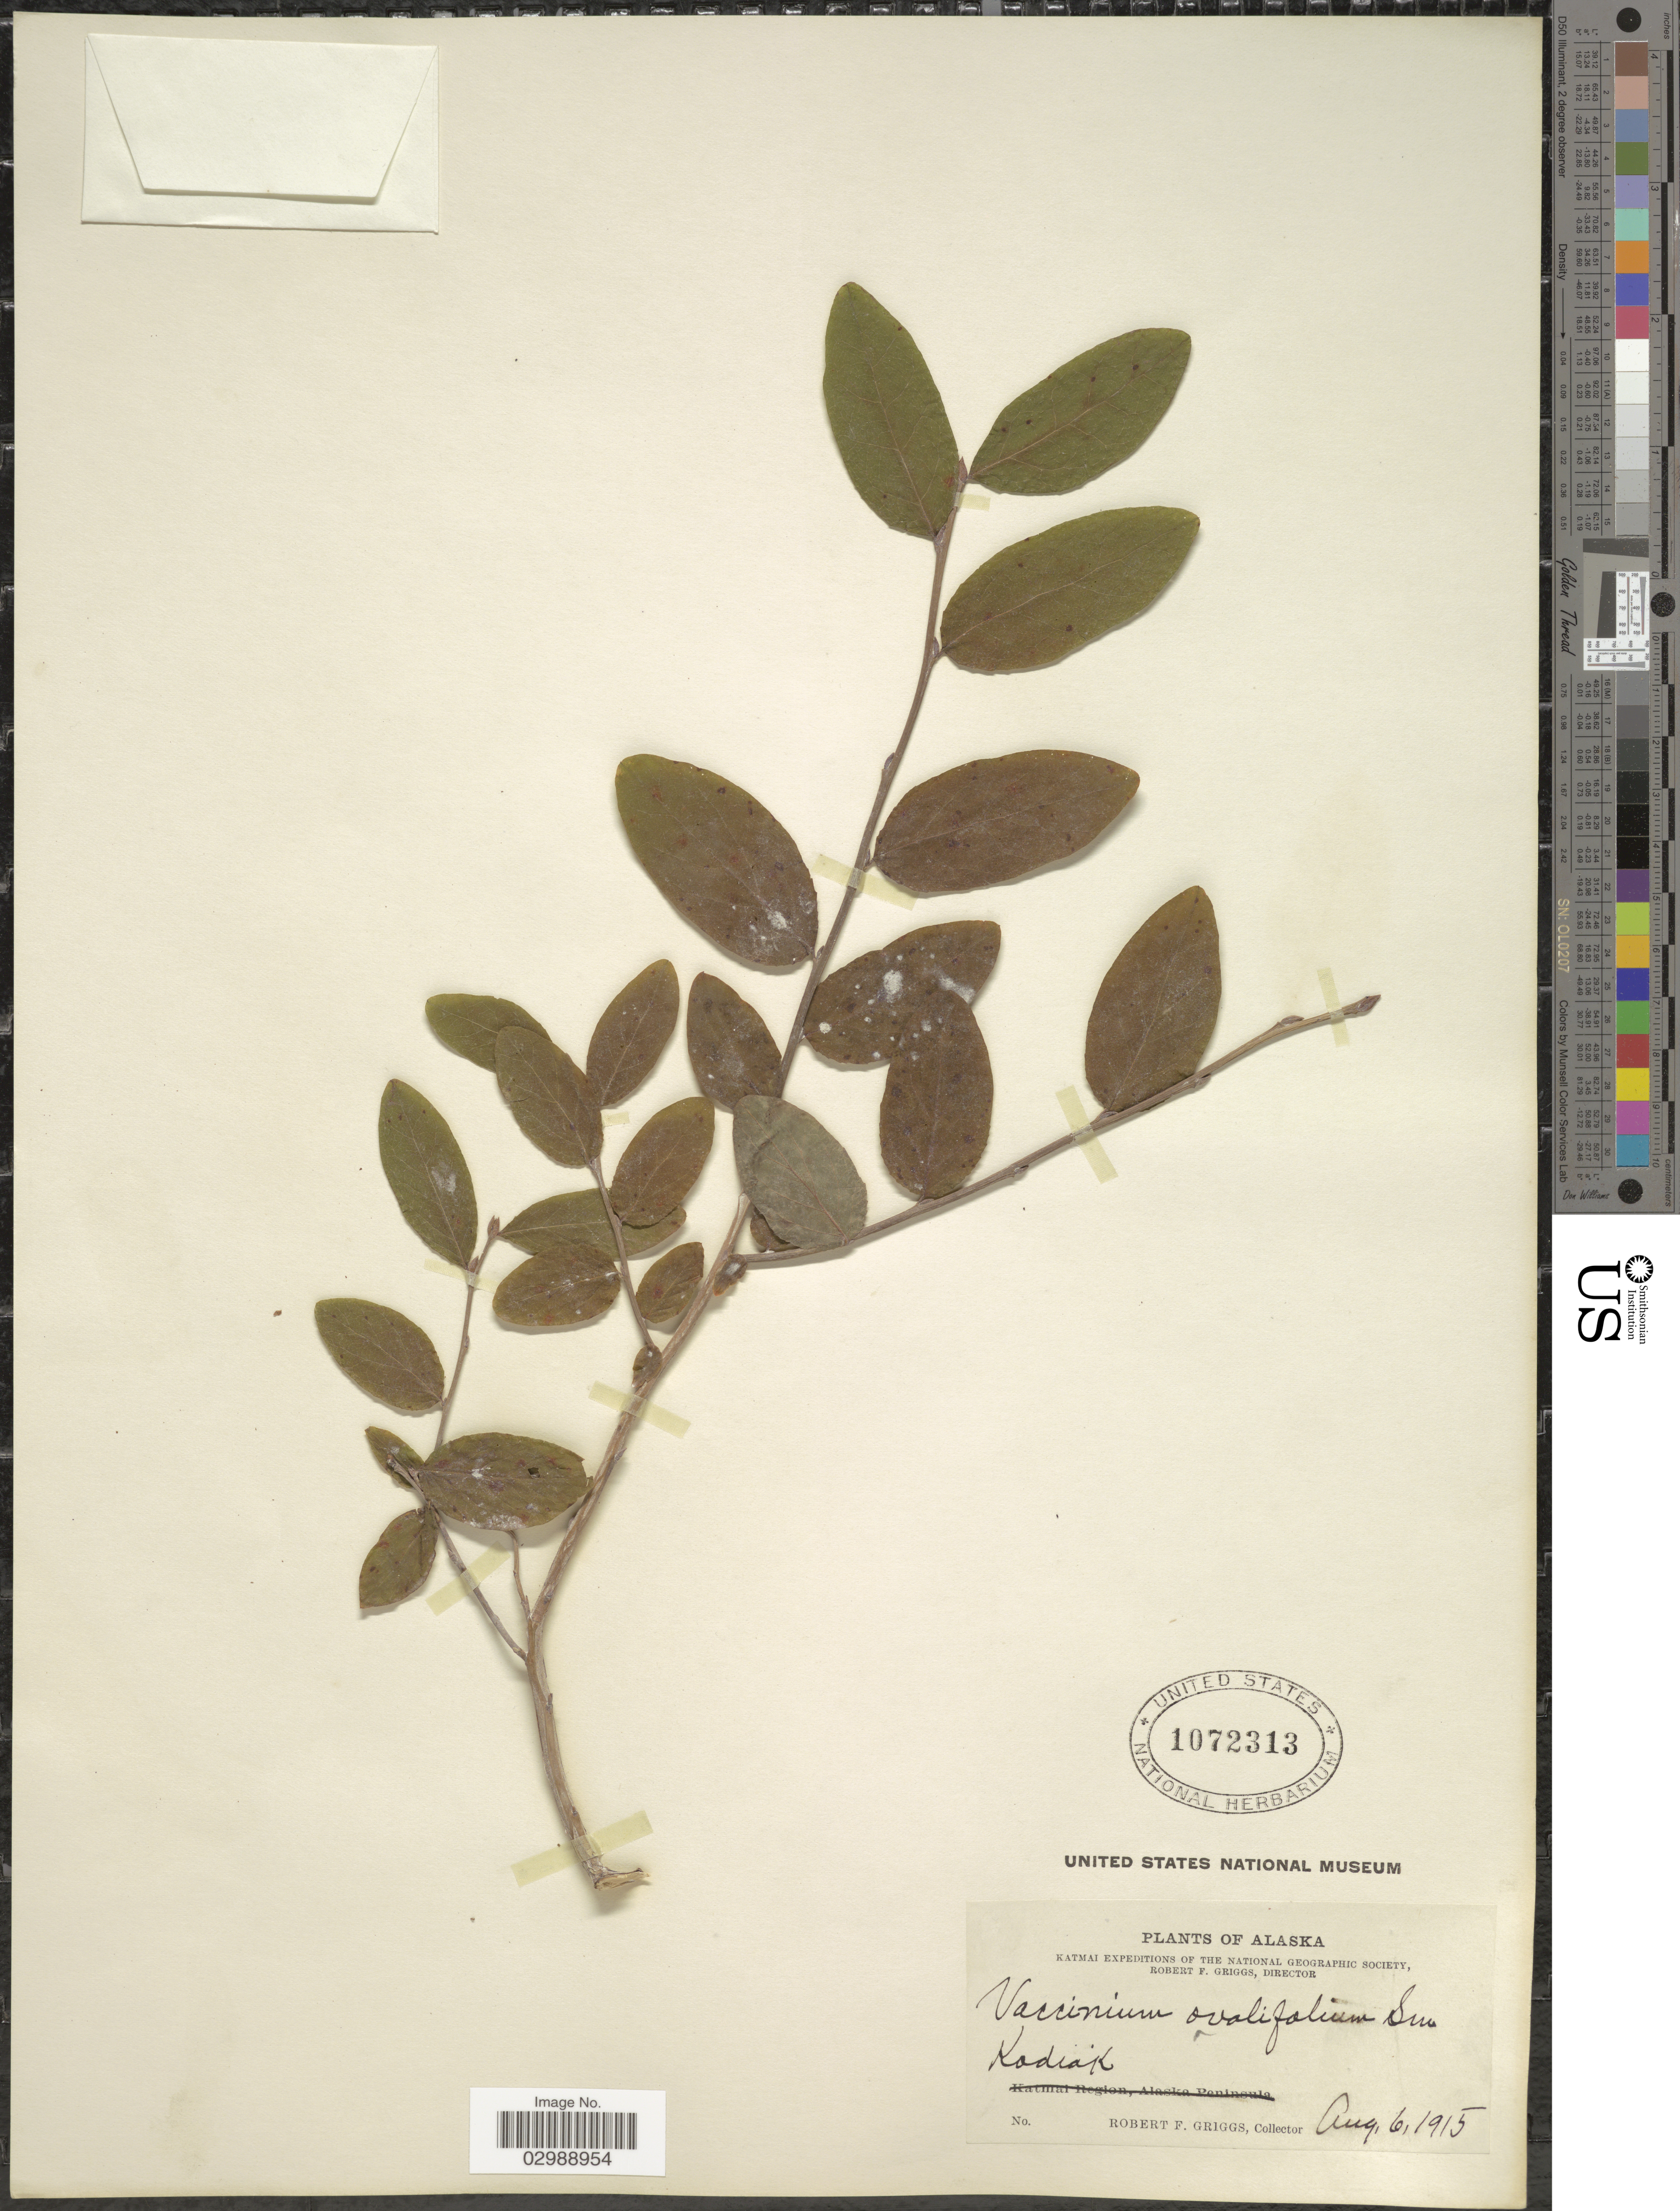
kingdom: Plantae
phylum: Tracheophyta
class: Magnoliopsida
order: Ericales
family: Ericaceae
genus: Vaccinium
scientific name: Vaccinium ovalifolium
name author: Sm.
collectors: R. F. Griggs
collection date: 1915-08-06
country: United States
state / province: Alaska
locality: Kodiak.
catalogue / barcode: US 1072313